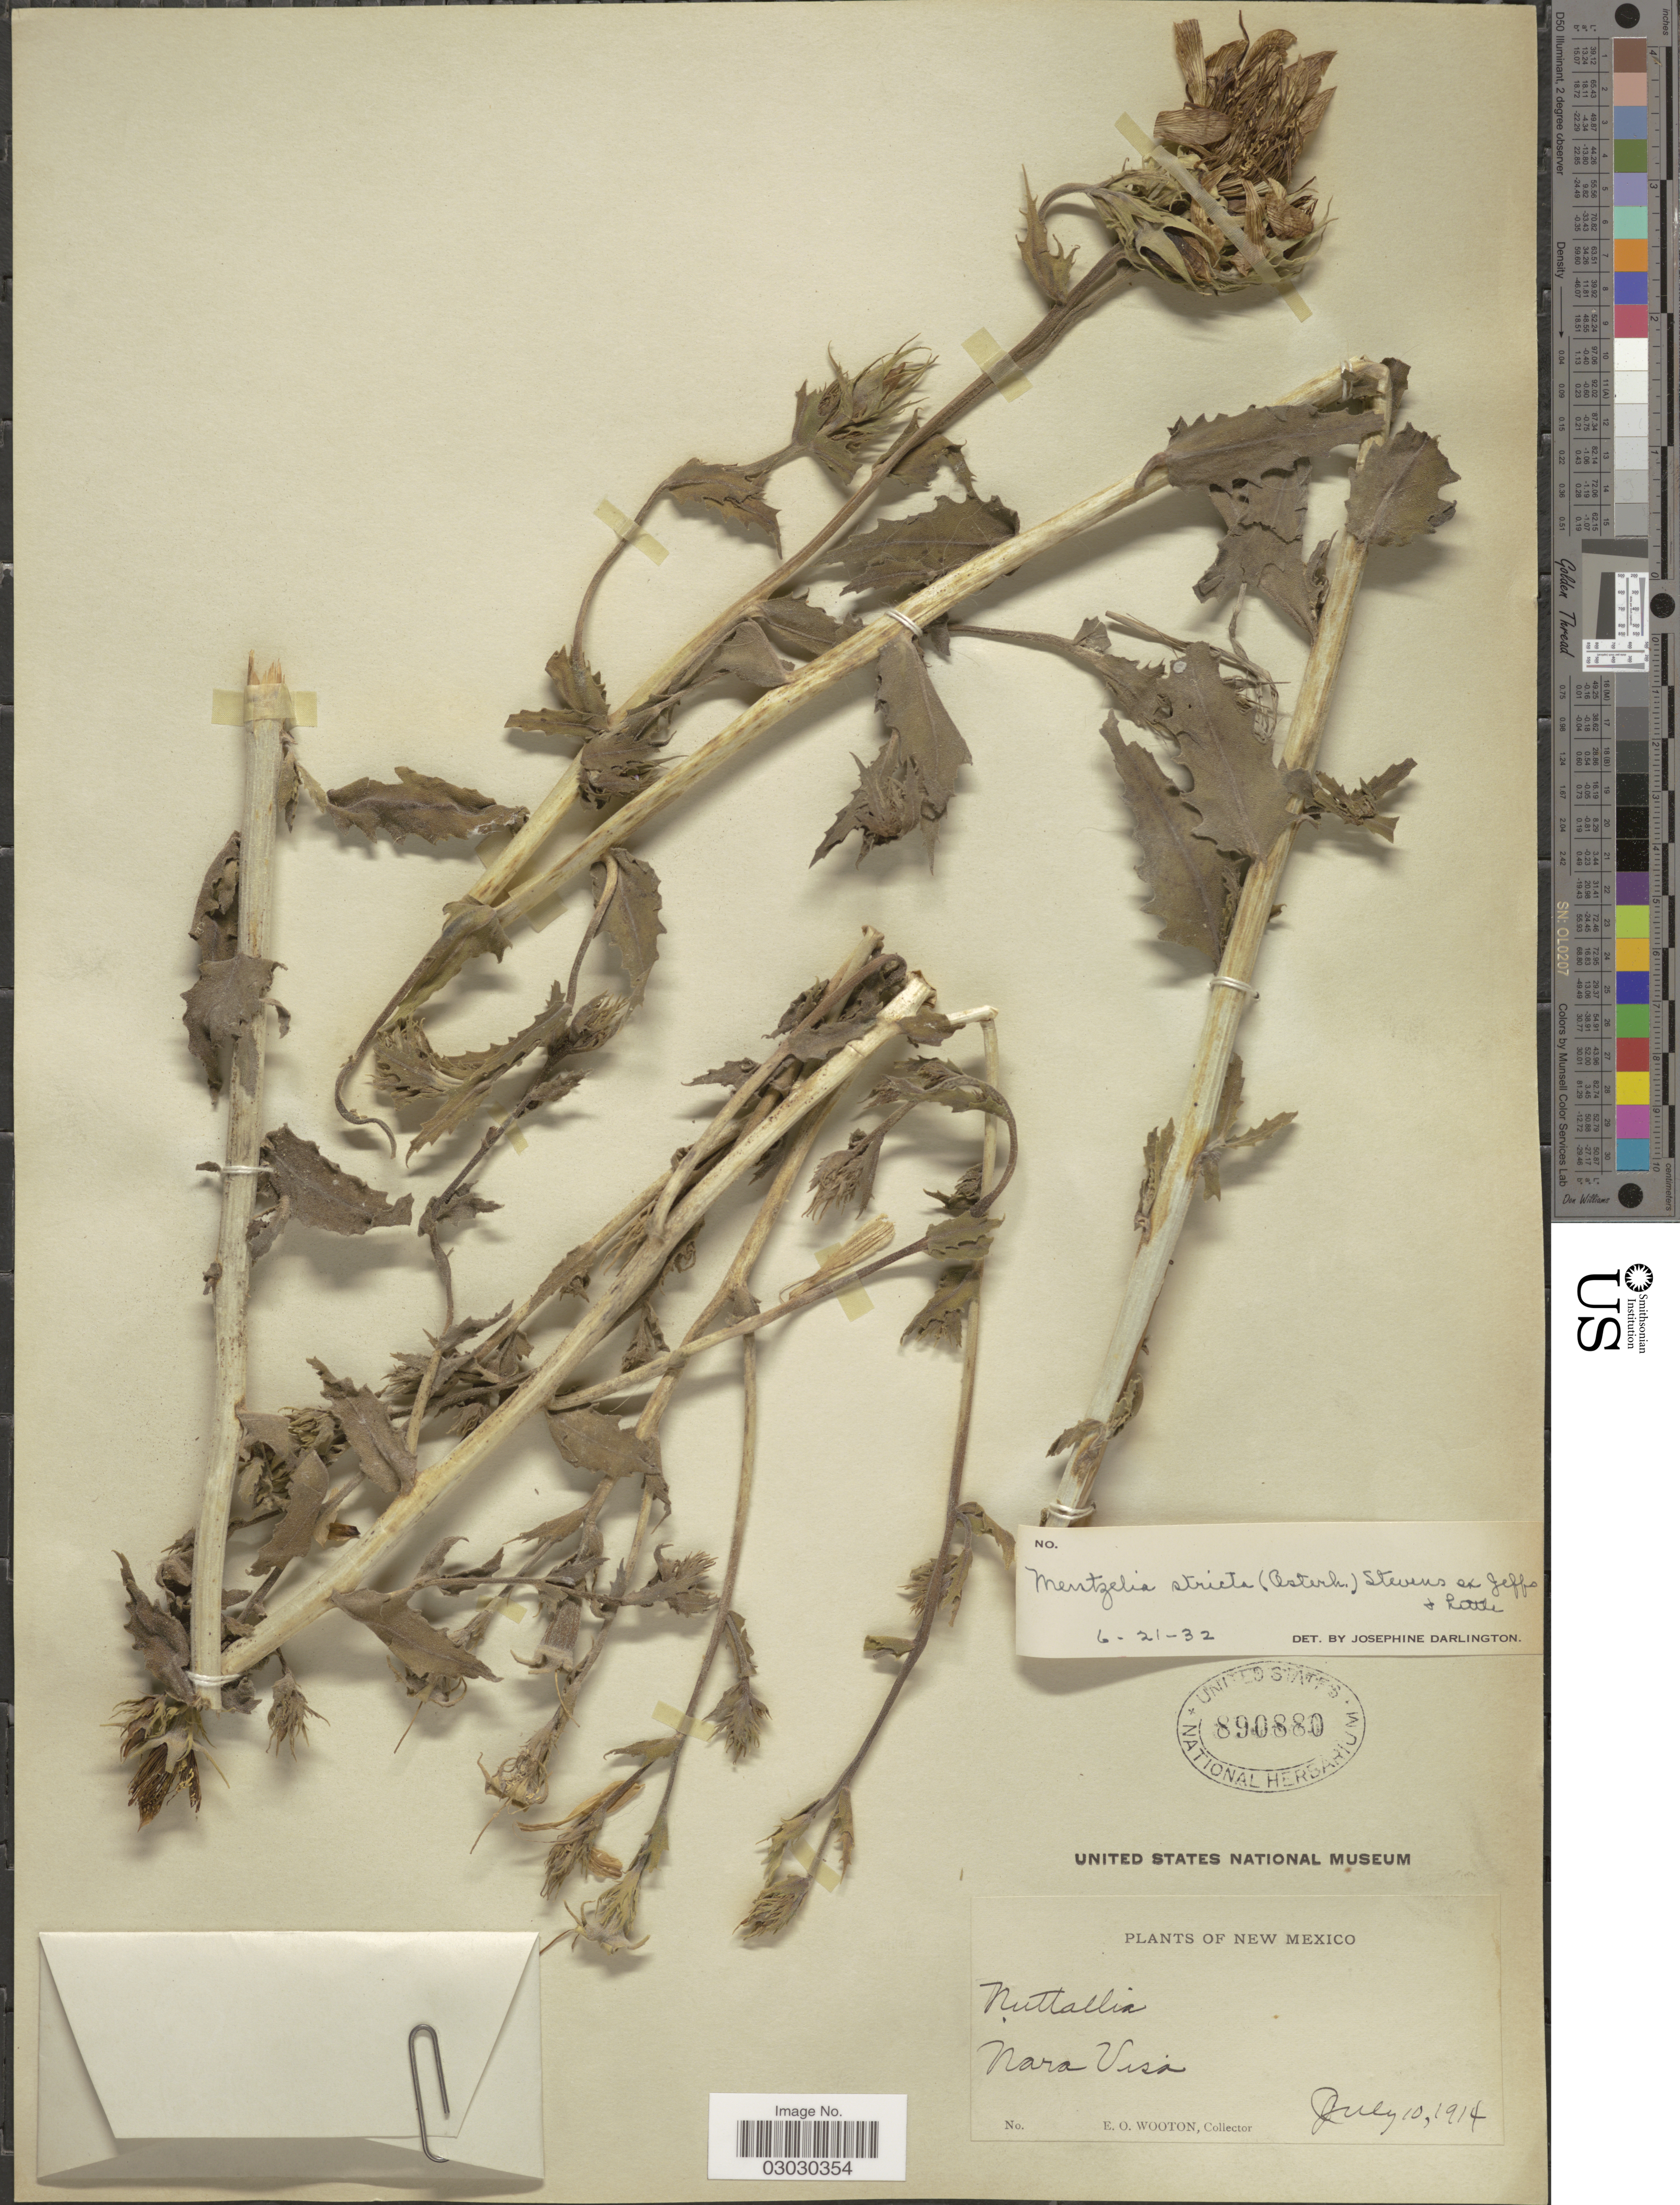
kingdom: Plantae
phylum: Tracheophyta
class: Magnoliopsida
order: Cornales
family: Loasaceae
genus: Mentzelia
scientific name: Mentzelia stricta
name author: (Osterh.) Stevens ex Jeffs & Little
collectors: E. O. Wooton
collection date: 1914-07-10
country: United States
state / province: New Mexico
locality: Nara Visa.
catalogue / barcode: US 890880